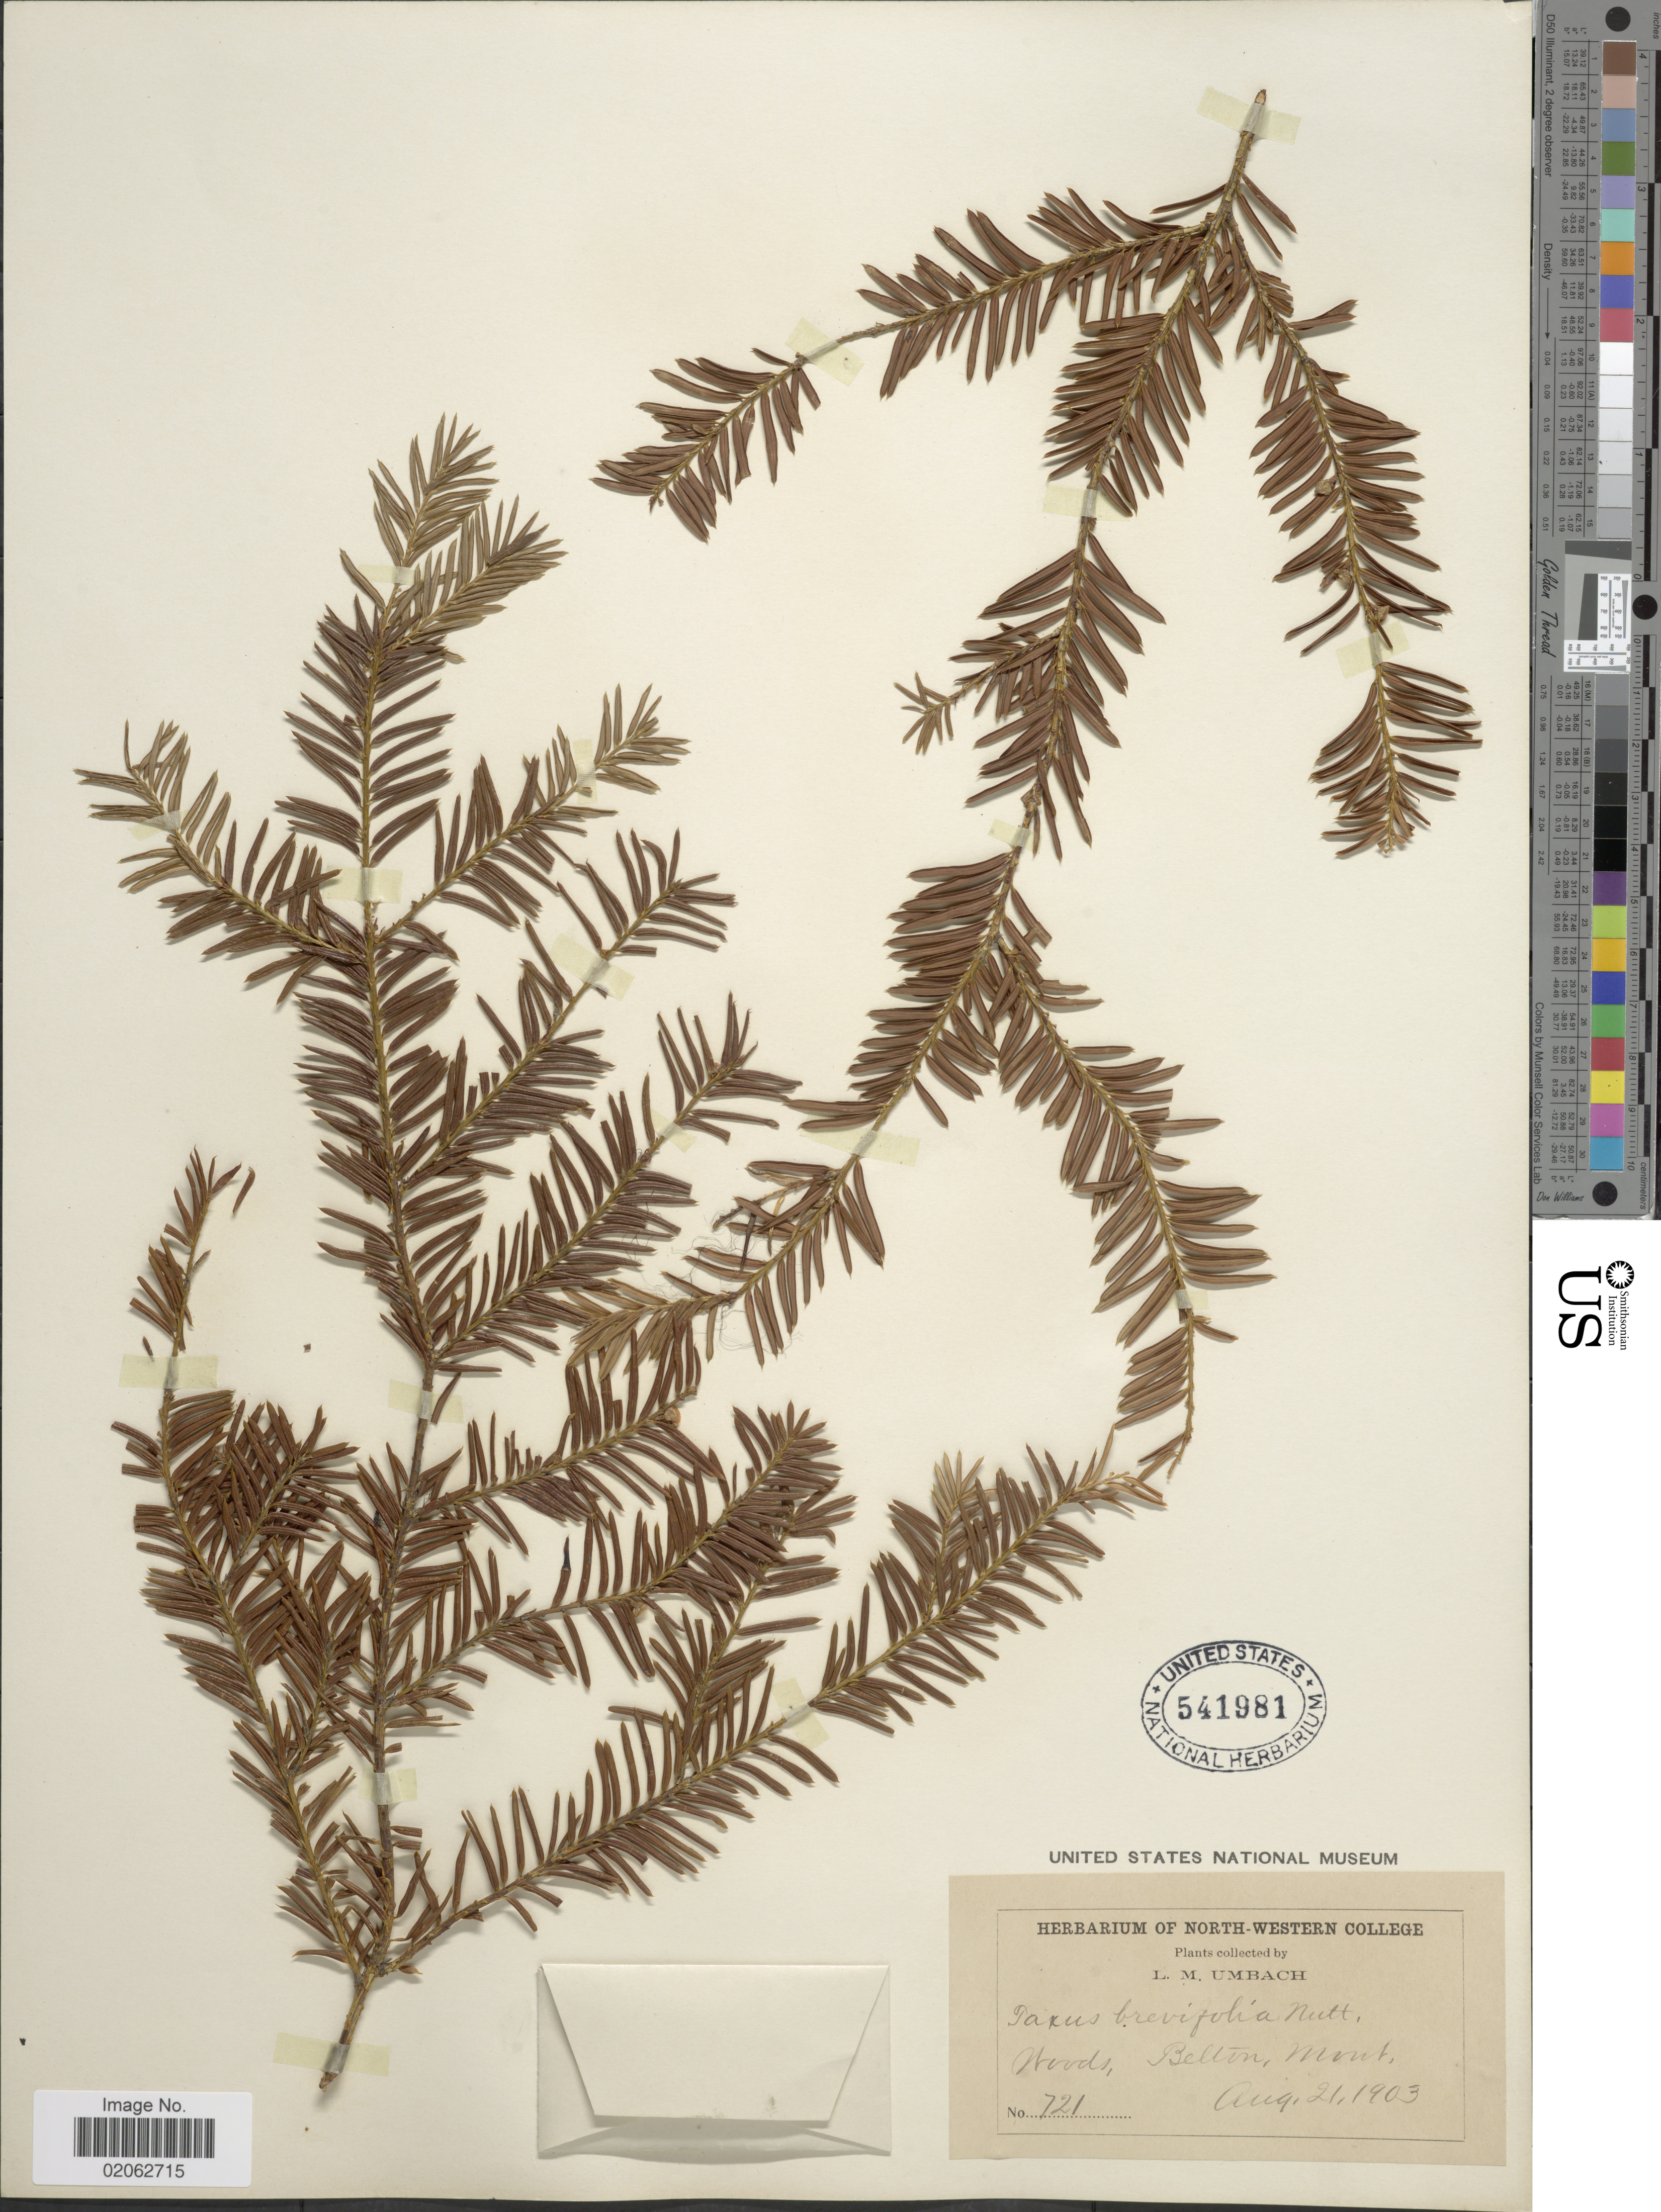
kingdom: Plantae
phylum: Tracheophyta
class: Pinopsida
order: Pinales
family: Taxaceae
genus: Taxus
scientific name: Taxus brevifolia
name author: Nutt.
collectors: L. M. Umbach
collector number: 721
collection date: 1903-08-21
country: United States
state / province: Montana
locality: Woods, Belton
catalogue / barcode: US 541981